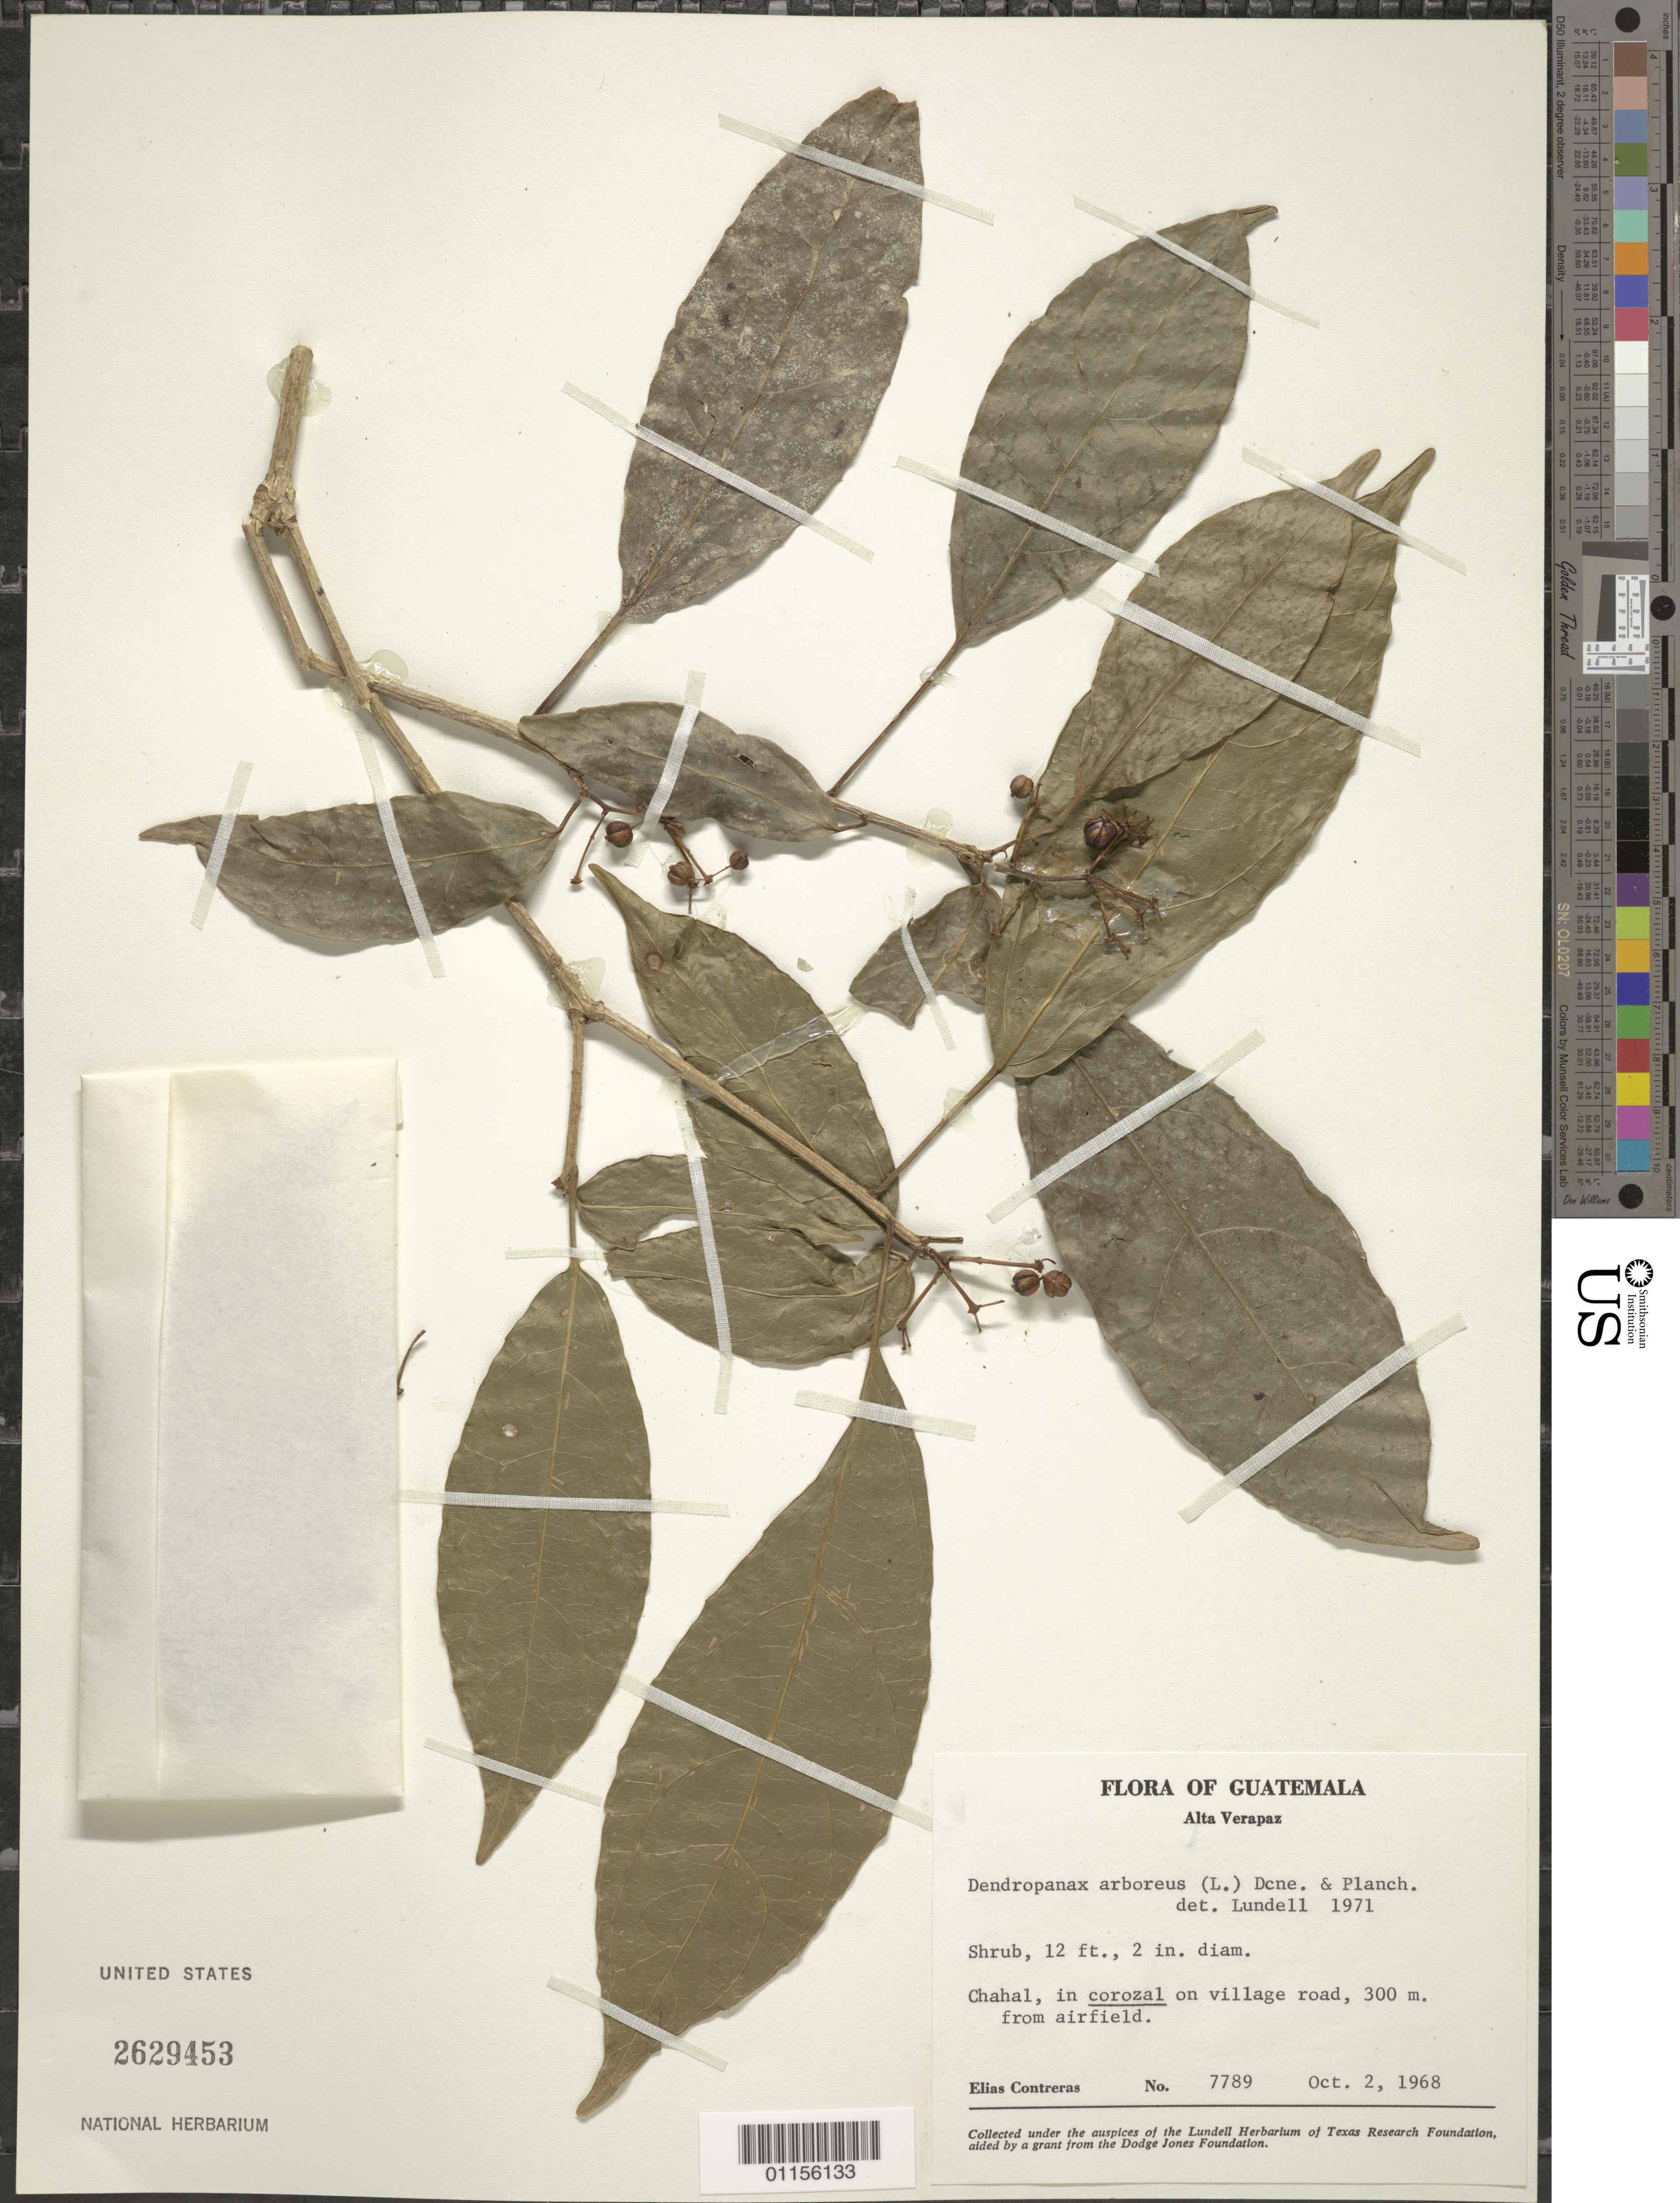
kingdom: Plantae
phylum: Tracheophyta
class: Magnoliopsida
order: Apiales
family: Araliaceae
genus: Dendropanax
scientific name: Dendropanax arboreus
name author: (L.) Decne. & Planch.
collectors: E. Contreras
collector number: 7789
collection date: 1968-10-02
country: Guatemala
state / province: Alta Verapaz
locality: Chahal, in corozal on village road.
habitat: Shrub.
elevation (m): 300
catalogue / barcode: US 2629453